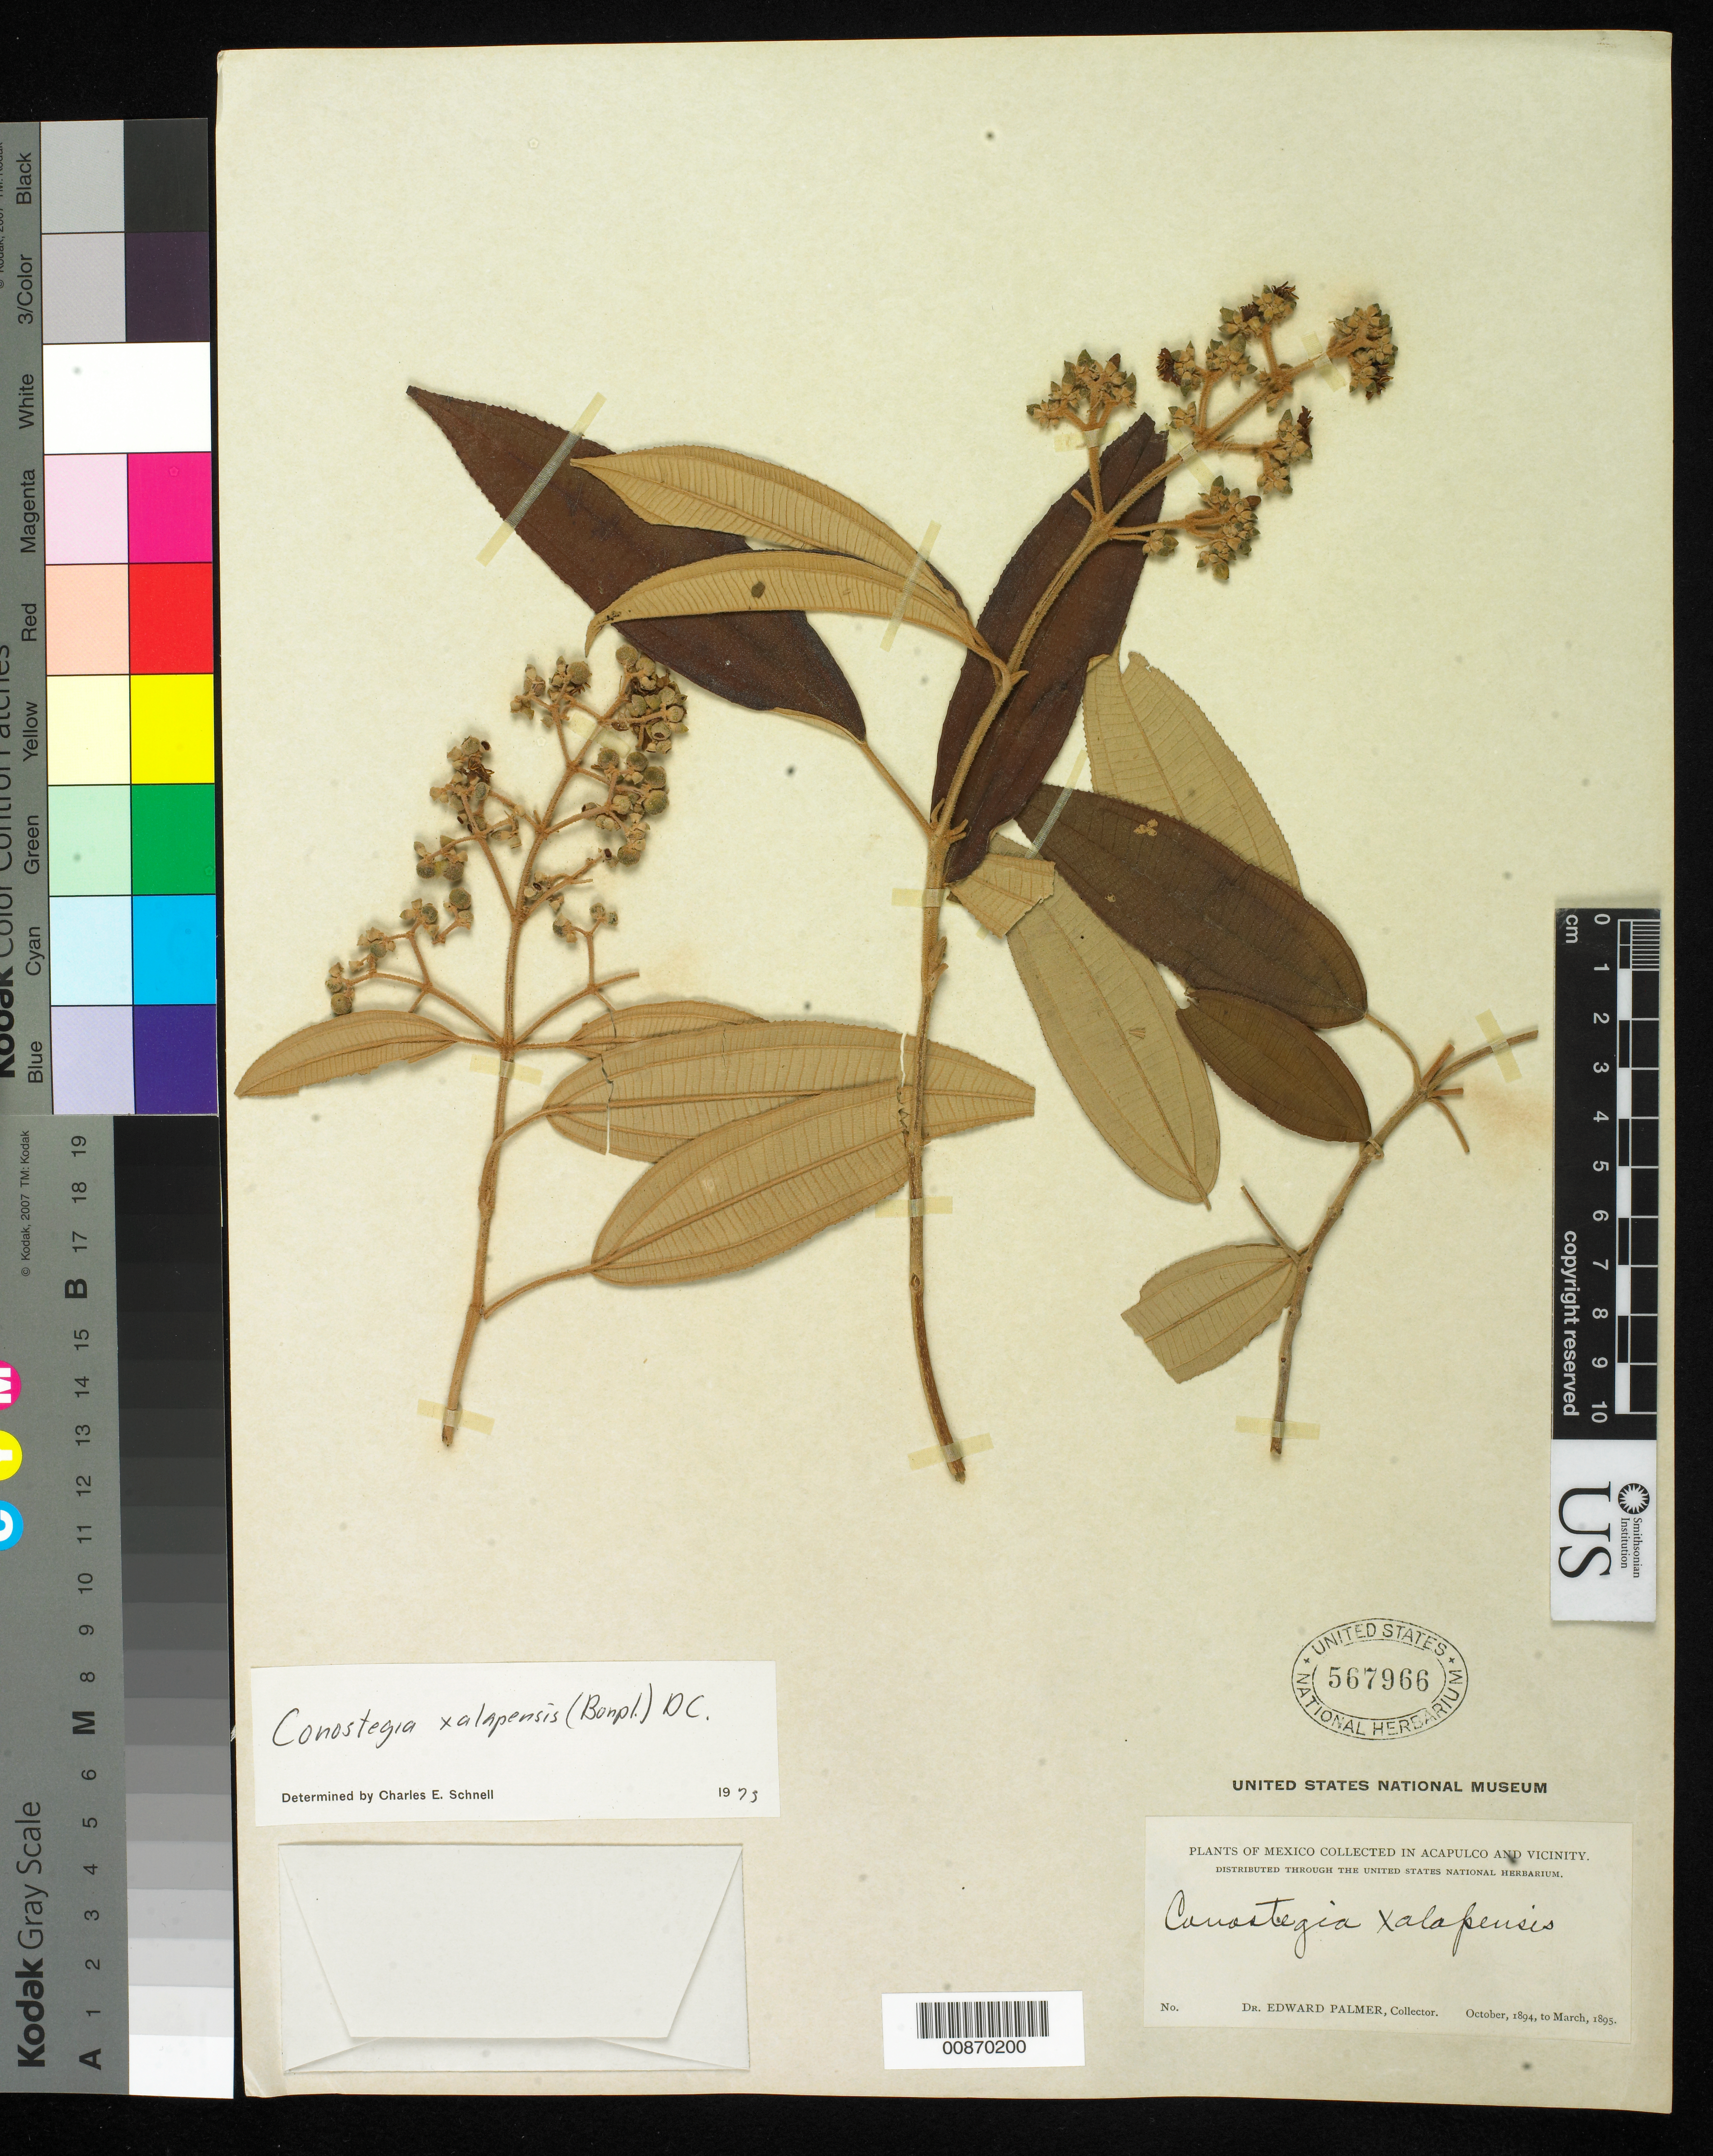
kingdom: Plantae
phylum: Tracheophyta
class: Magnoliopsida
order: Myrtales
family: Melastomataceae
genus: Conostegia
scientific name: Conostegia quadrangularis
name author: Schltdl. ex Steud.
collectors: E. Palmer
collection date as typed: Oct 1894 to -- Mar 1895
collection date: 1894-10/1895-03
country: Mexico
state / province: Guerrero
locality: Acapulco, Guerrero and vicinity.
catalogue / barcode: US 567966